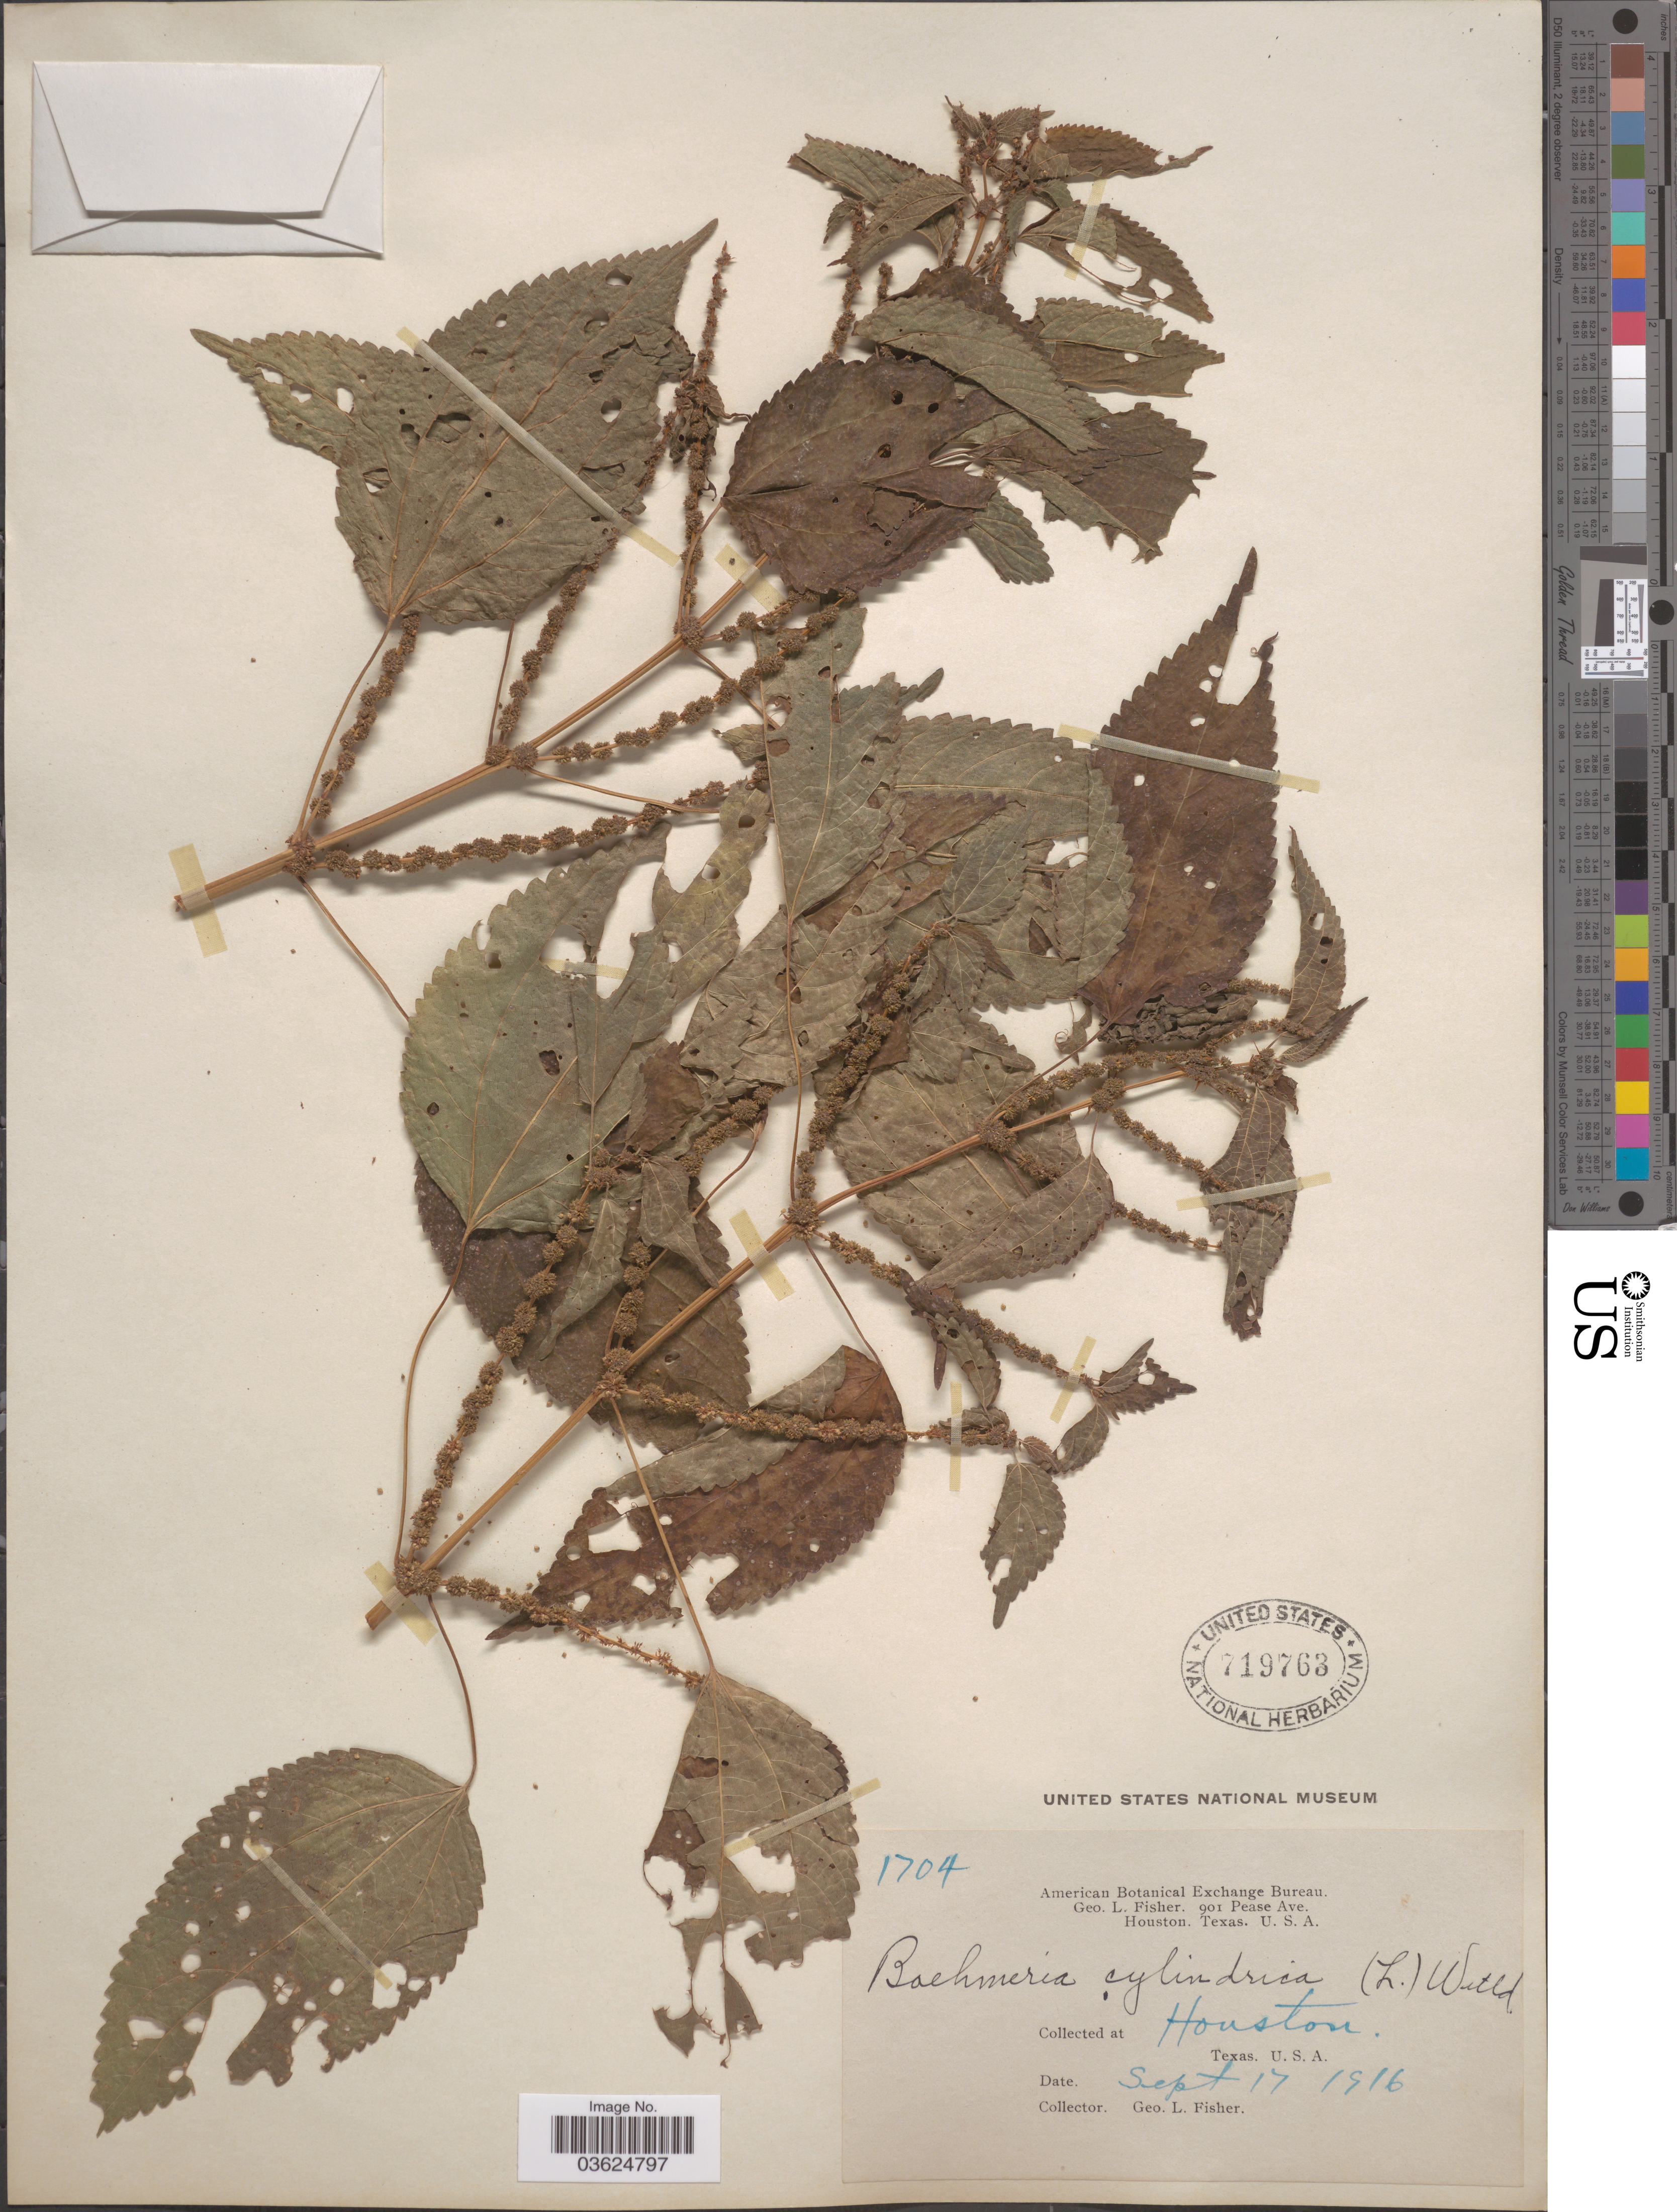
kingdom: Plantae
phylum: Tracheophyta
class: Magnoliopsida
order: Rosales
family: Urticaceae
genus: Boehmeria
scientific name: Boehmeria cylindrica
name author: (L.) Sw.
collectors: G. L. Fisher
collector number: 1704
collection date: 1916-09-17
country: United States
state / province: Texas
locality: Houston.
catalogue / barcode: US 719763